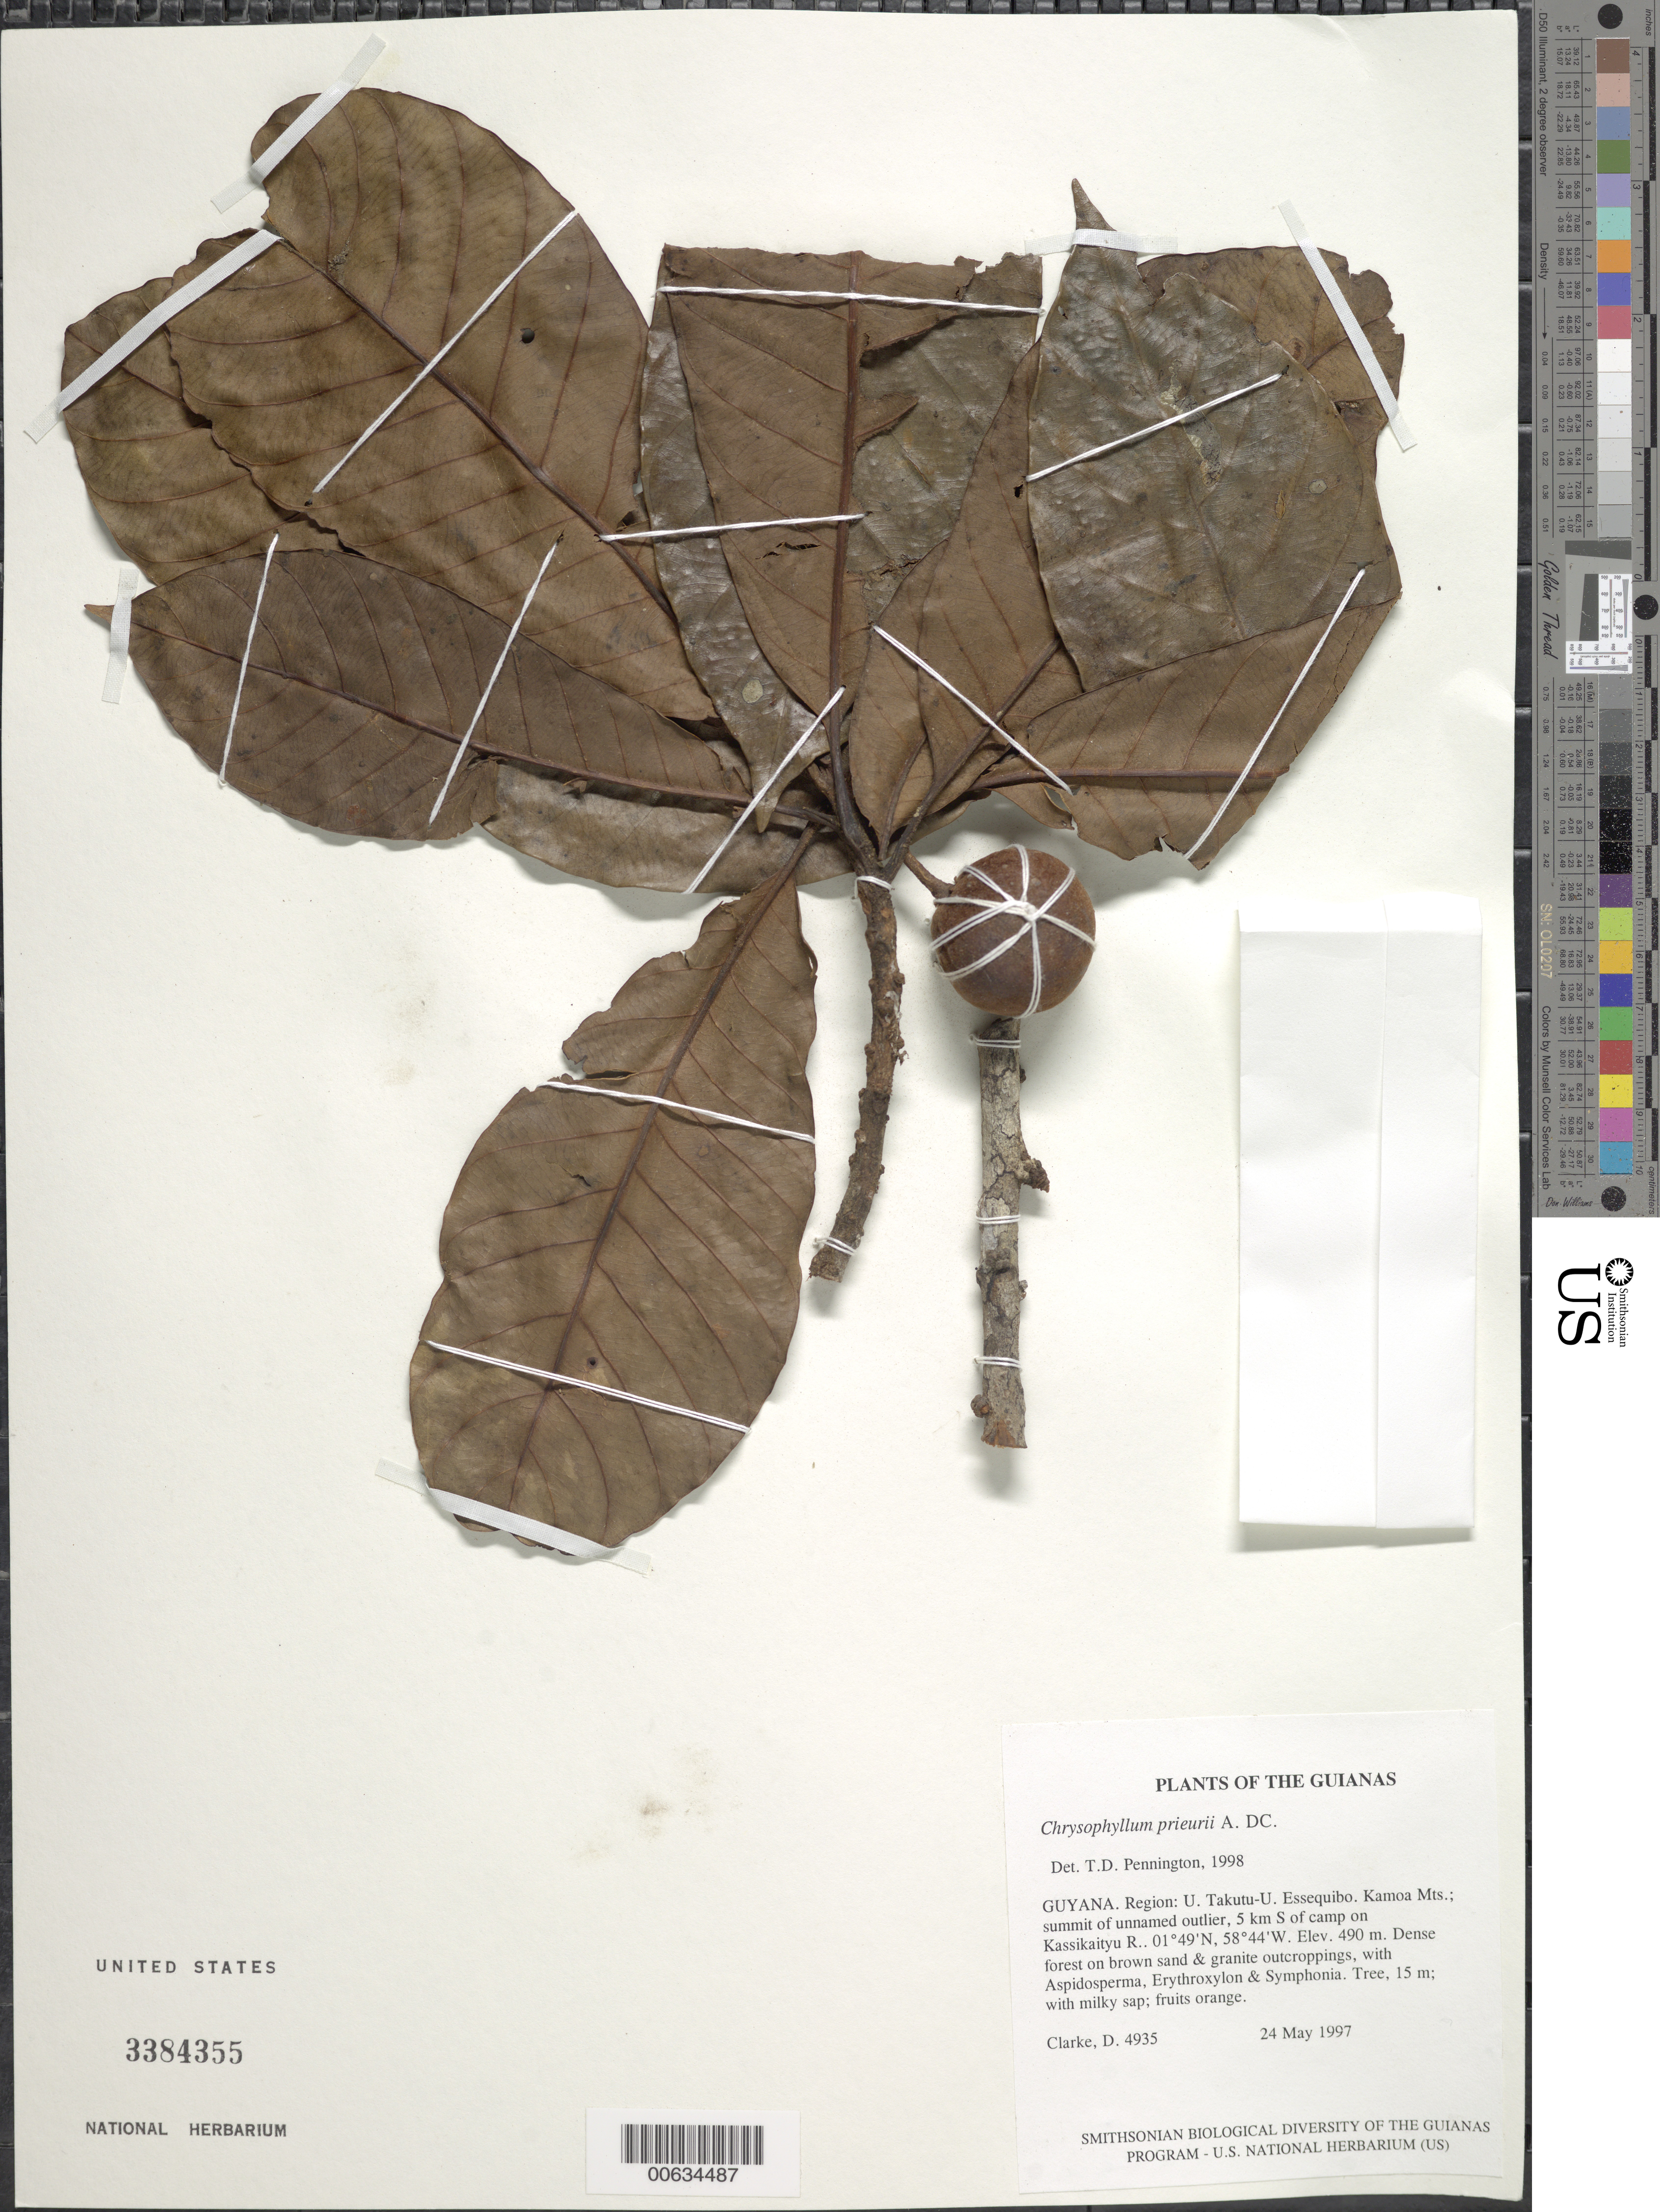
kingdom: Plantae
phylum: Tracheophyta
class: Magnoliopsida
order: Ericales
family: Sapotaceae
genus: Chrysophyllum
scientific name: Chrysophyllum prieurii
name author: A. DC.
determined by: Pennington, T. D., (K)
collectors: H. D. Clarke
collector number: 4935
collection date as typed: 24 May 1997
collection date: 1997-05-24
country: Guyana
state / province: U. Takutu-U. Essequibo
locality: Kamoa Mts.; summit of unnamed outlier, 5 km S of camp on Kassikaityu R.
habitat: Dense forest on brown sand & granite outcroppings, with Aspidosperma, Erythroxylum & Symphonia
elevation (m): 490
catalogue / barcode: US 3384355